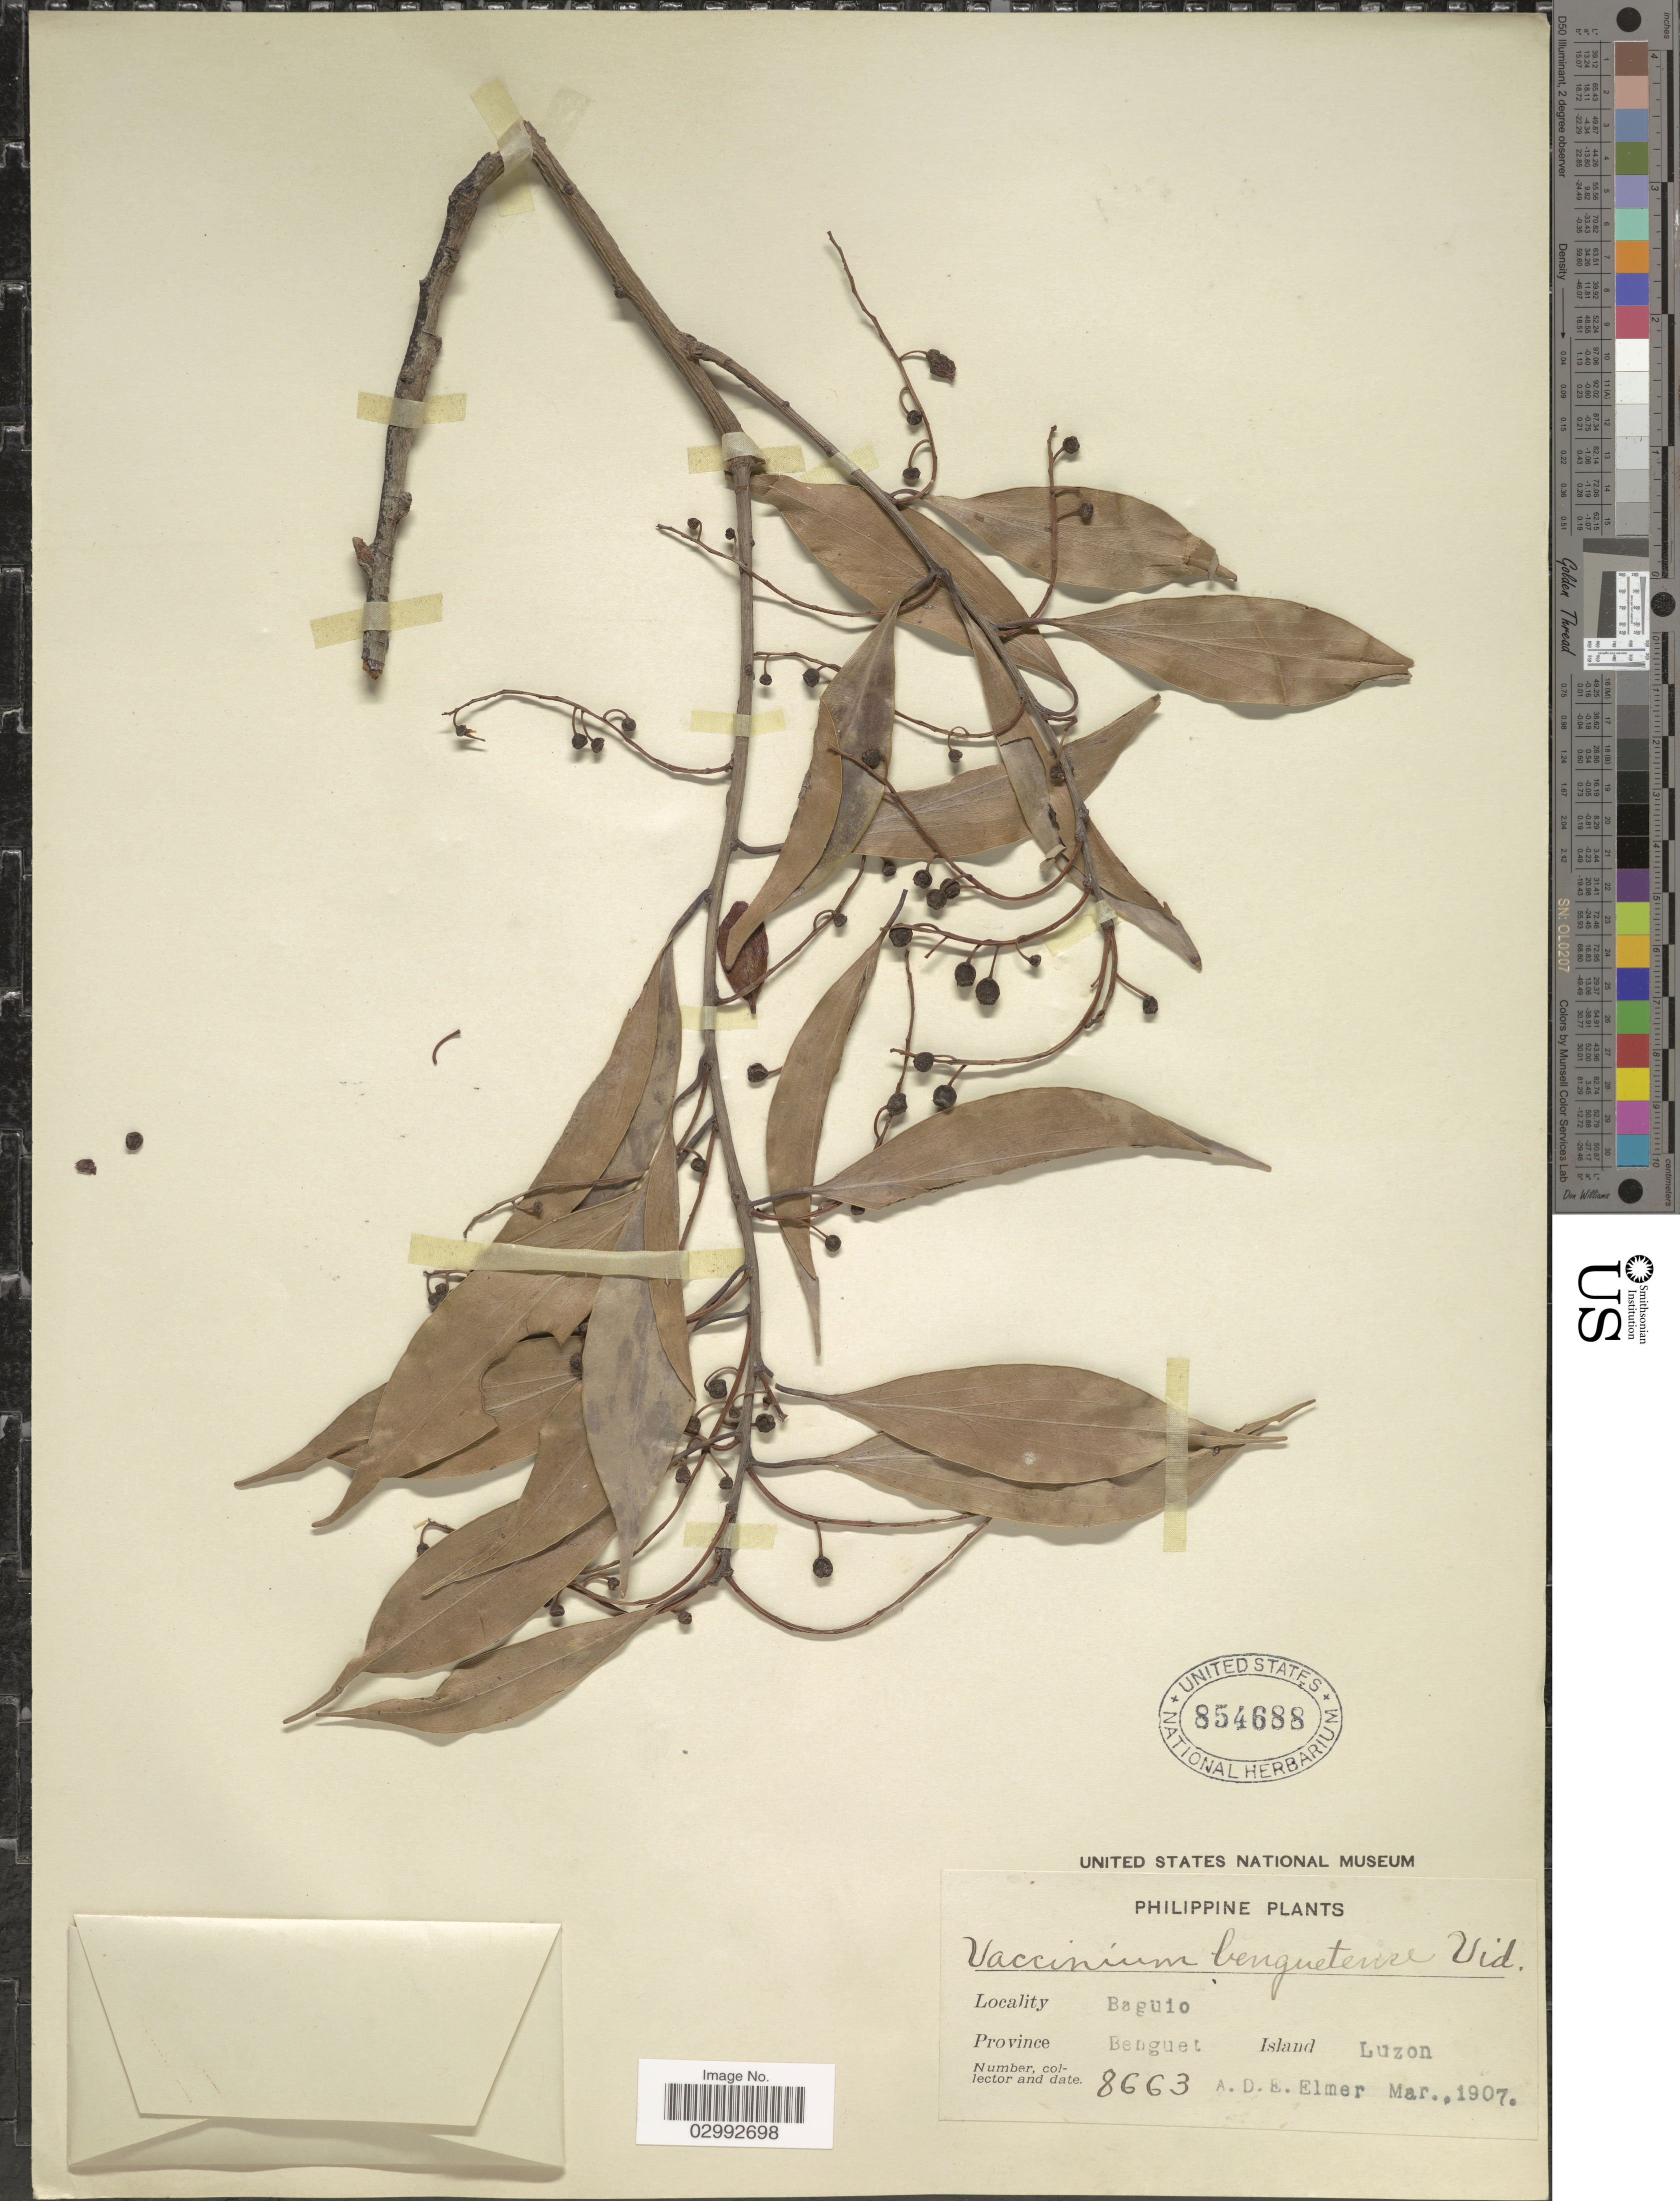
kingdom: Plantae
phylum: Tracheophyta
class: Magnoliopsida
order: Ericales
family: Ericaceae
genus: Vaccinium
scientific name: Vaccinium benguetense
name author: S. Vidal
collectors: A. D. E. Elmer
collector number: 8663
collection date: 1907-03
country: Philippines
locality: Baguio, Province Benguet, Island Luzon.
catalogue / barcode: US 854688